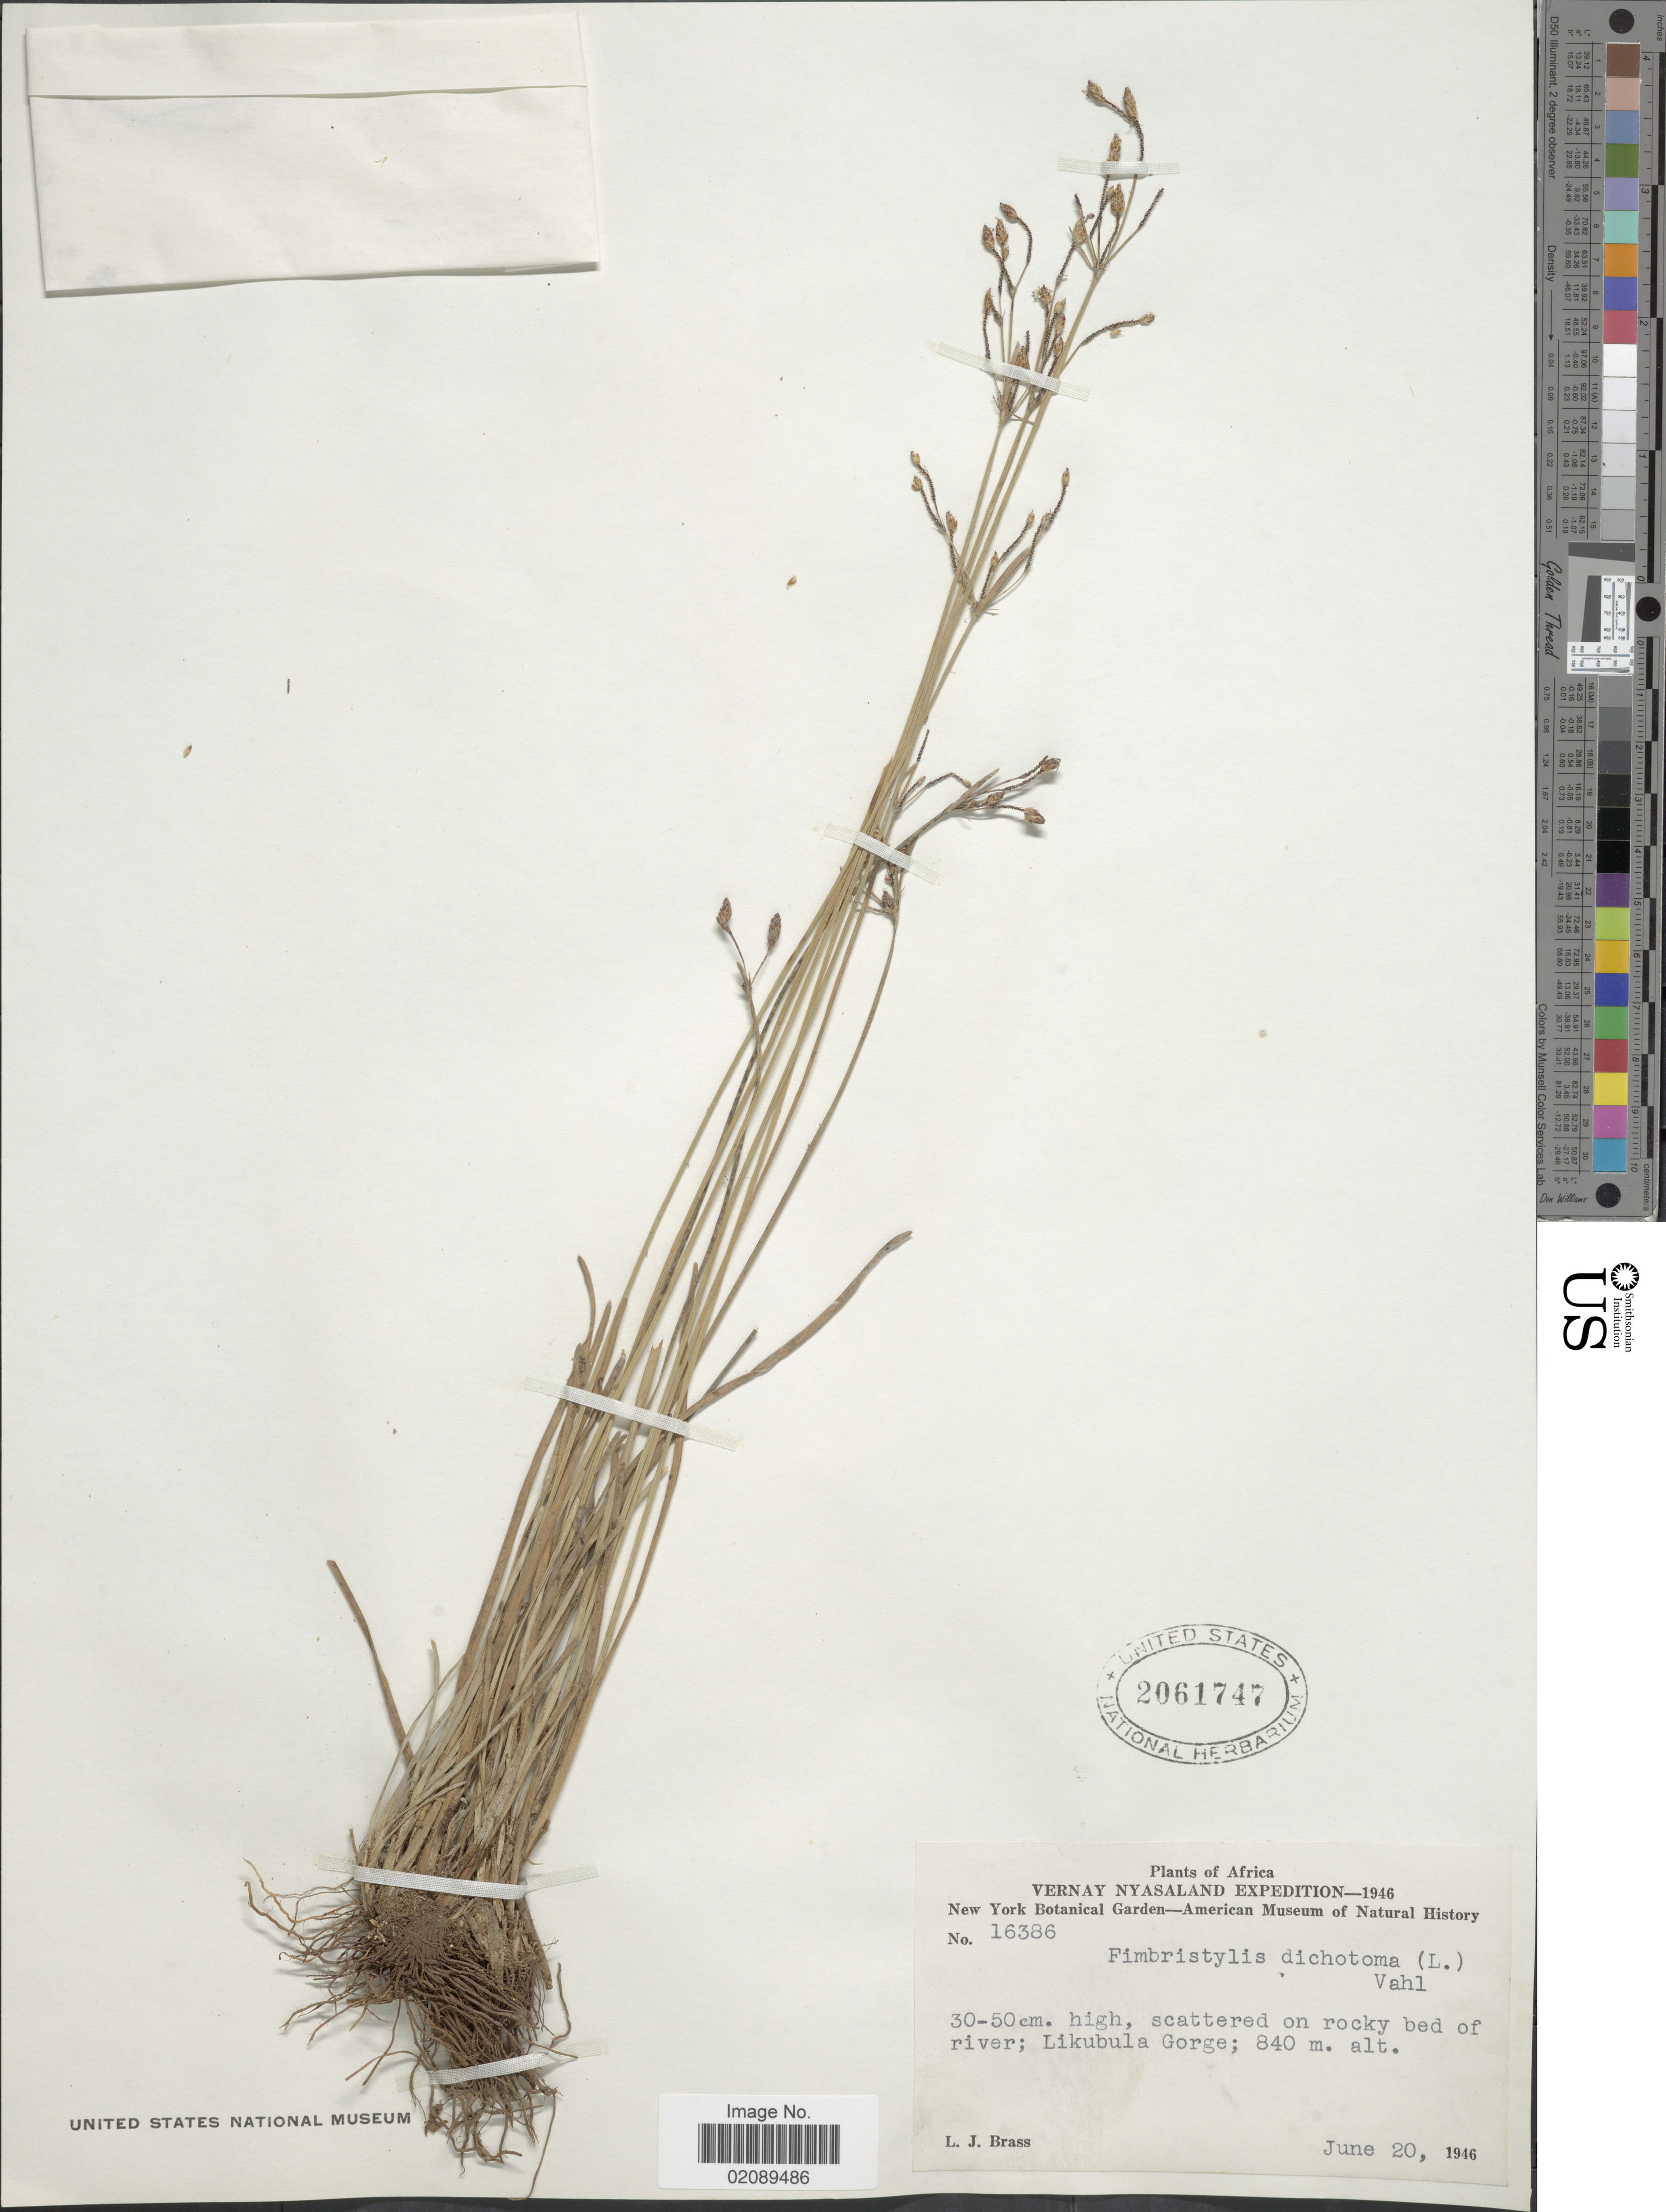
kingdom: Plantae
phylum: Tracheophyta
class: Liliopsida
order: Poales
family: Cyperaceae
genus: Fimbristylis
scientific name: Fimbristylis dichotoma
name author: (L.) Vahl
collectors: L. J. Brass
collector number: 16386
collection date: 1946-06-20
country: Malawi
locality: Vernay Nyasaland, scattered on rocky bed of river; Likubula Gorge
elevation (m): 840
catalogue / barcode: US 2061747